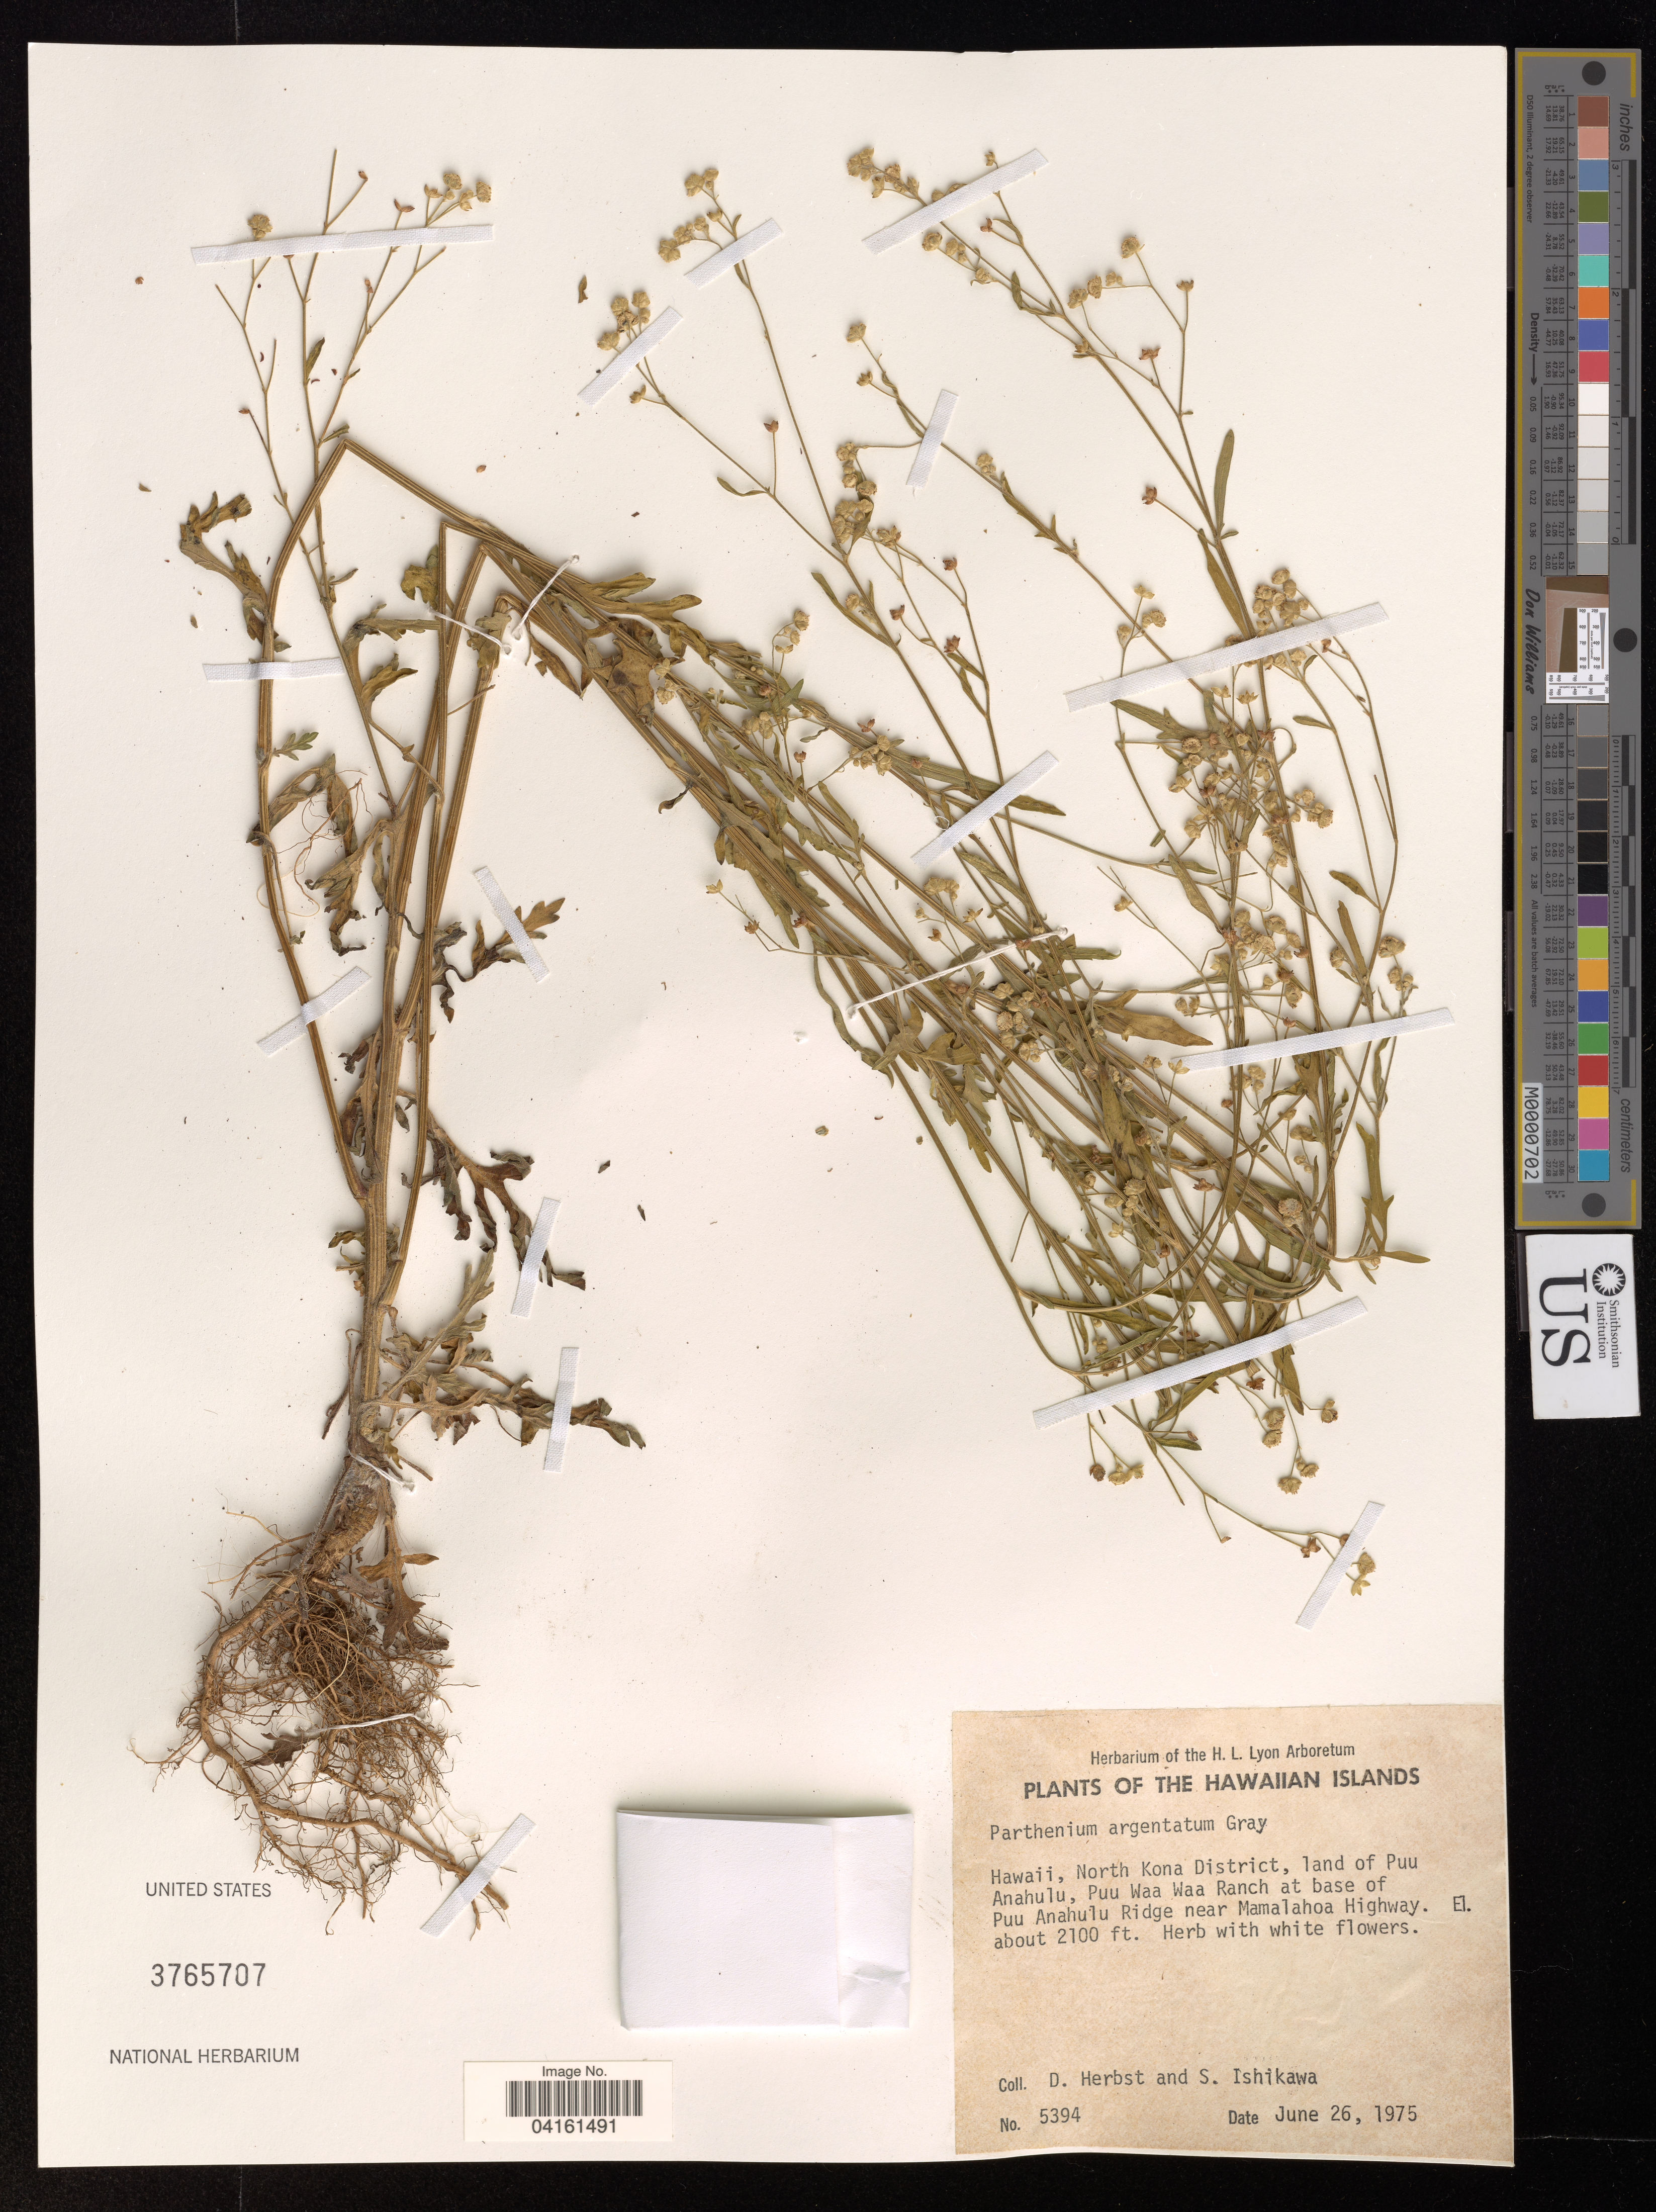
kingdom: Plantae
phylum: Tracheophyta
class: Magnoliopsida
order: Asterales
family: Asteraceae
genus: Parthenium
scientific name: Parthenium hysterophorus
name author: L.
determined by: Herbst, D. R.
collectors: D. Herbst & S. Ishikawa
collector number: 5394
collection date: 1975-06-26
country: United States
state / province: Hawaii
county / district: Hawaii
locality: North Kona District, land of Puu Anahulu, Puu Waa Waa Ranch at base of Puu Anahulu Ridge near Mamalahoa Highway.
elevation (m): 640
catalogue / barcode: US 3765707